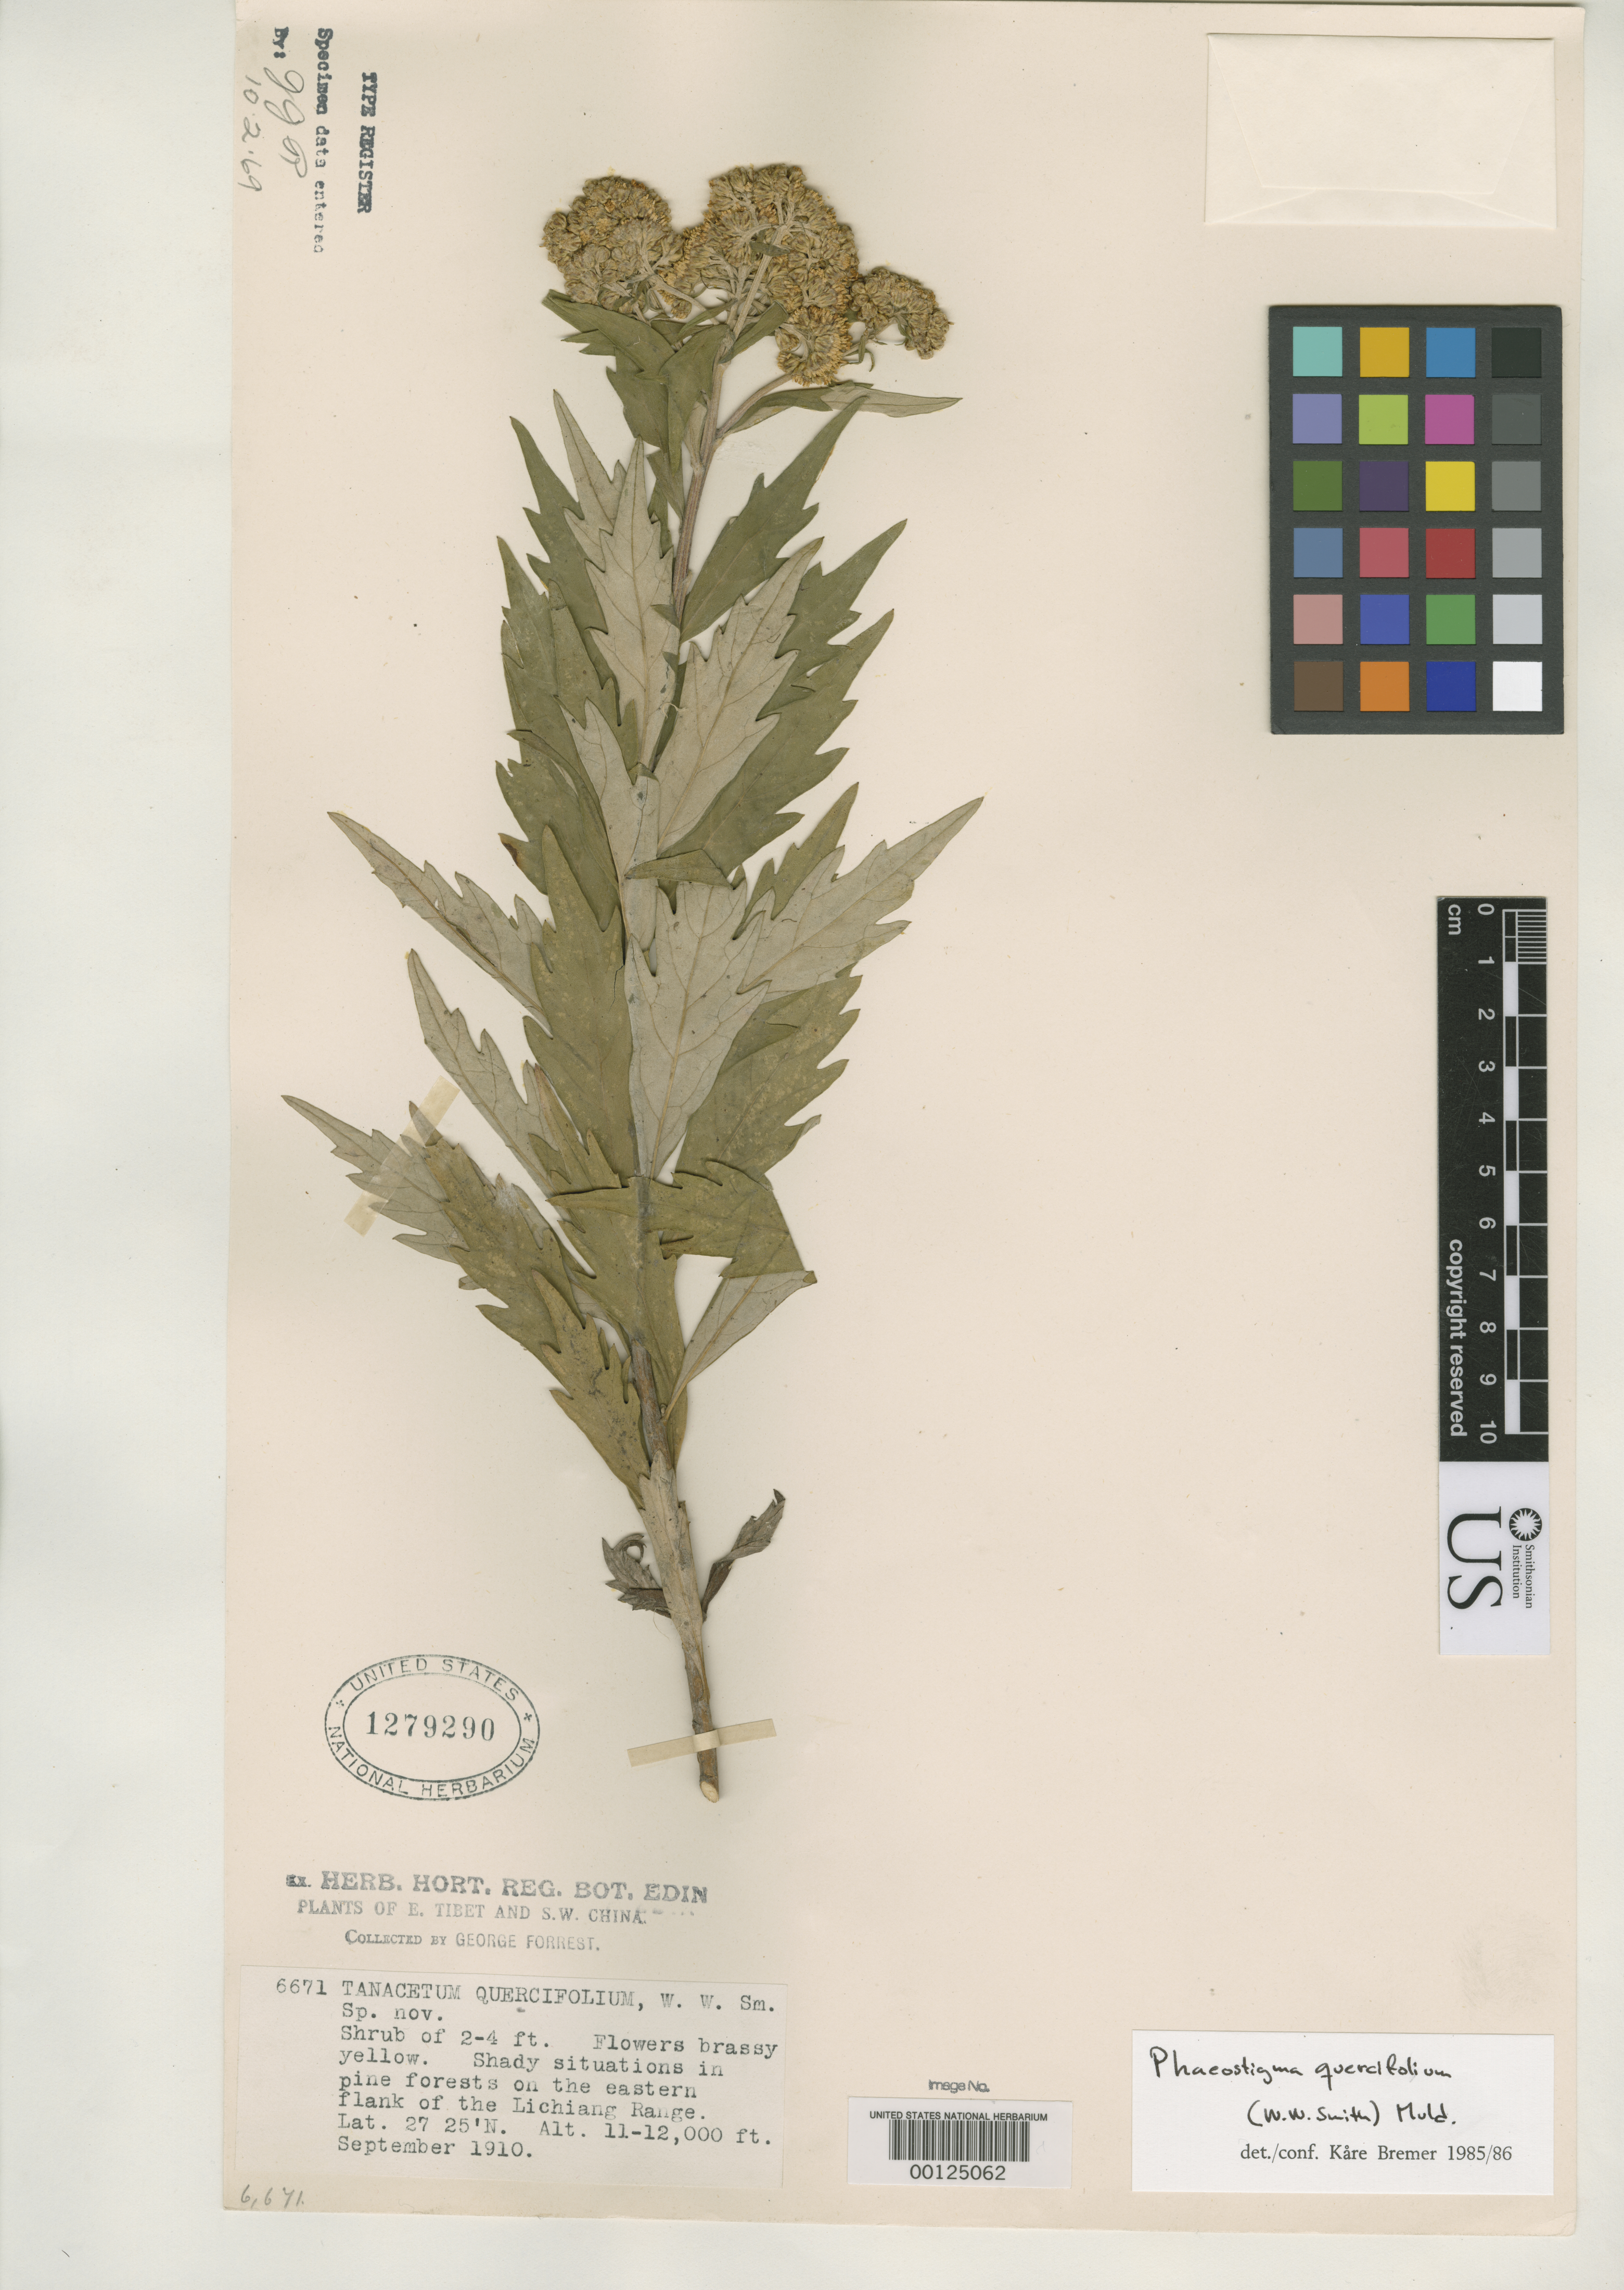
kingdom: Plantae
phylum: Tracheophyta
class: Magnoliopsida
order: Asterales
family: Asteraceae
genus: Tanacetum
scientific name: Tanacetum querifolium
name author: W.W. Sm.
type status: Isotype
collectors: G. Forrest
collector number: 6671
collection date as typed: Sep 1910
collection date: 1910-09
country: China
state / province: Yunnan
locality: Lichiang Range.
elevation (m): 3353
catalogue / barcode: US 1279290